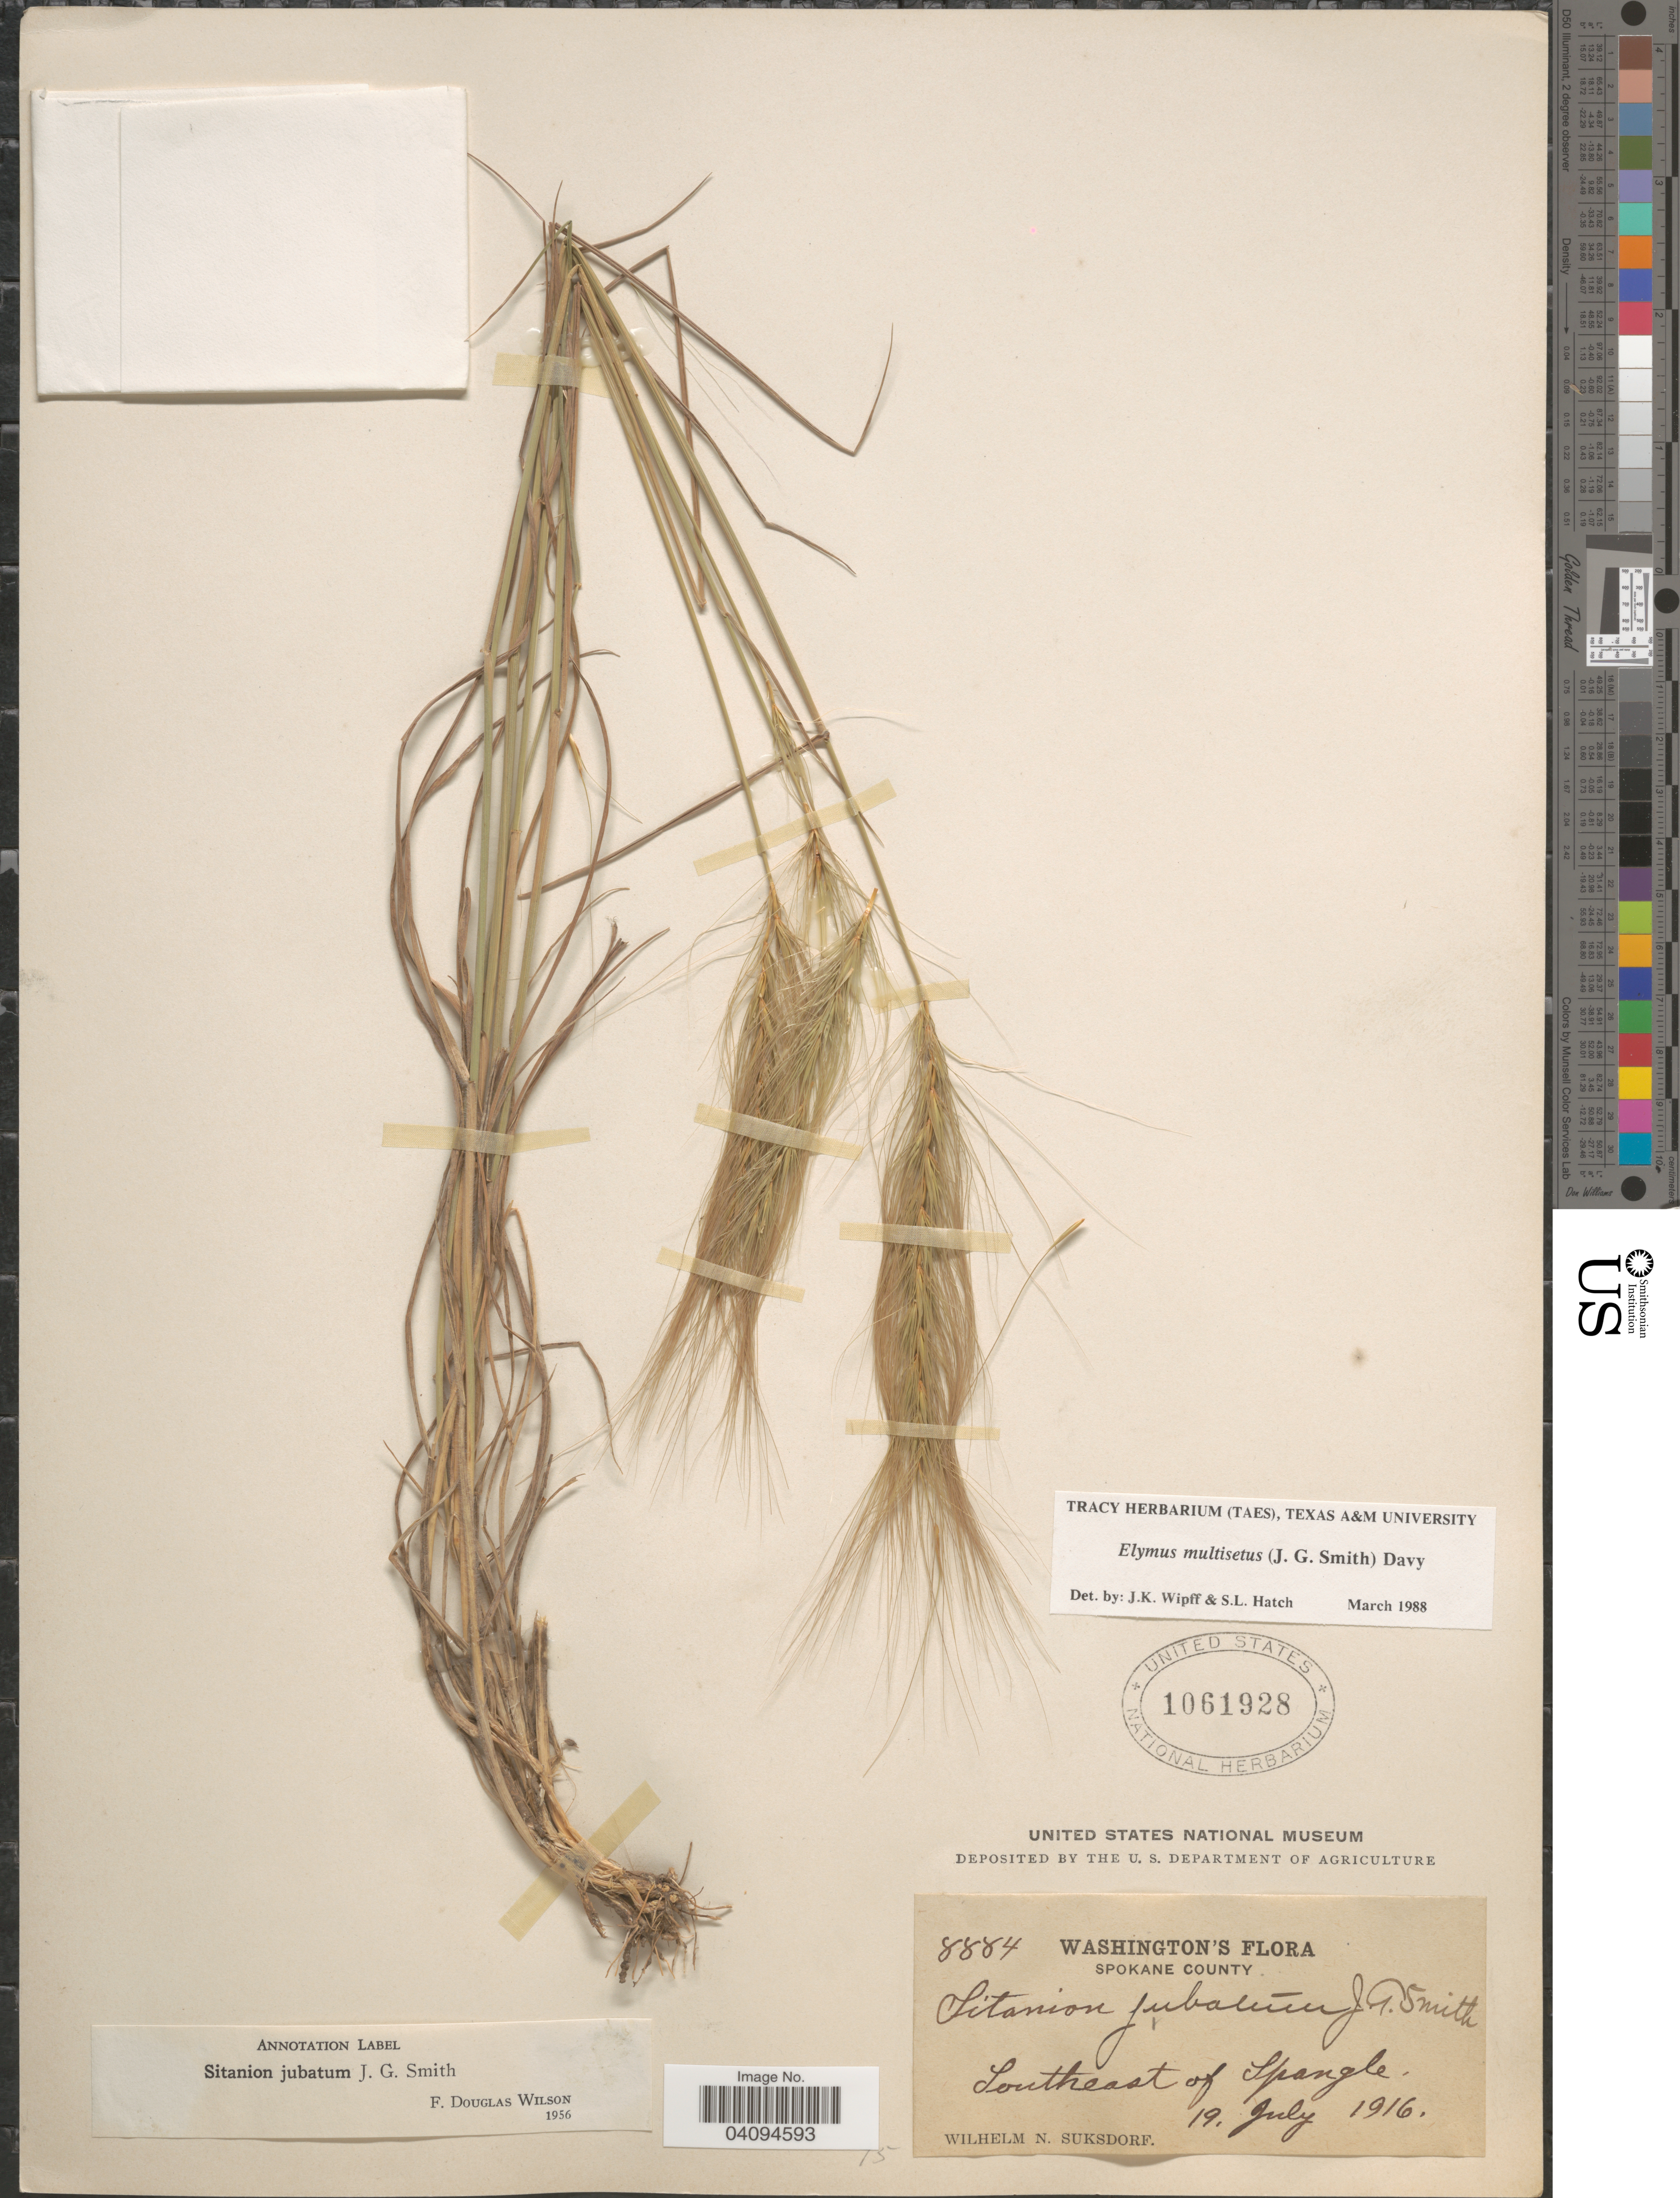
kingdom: Plantae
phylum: Tracheophyta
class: Liliopsida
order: Poales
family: Poaceae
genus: Elymus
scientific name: Elymus multisetus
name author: (J.G. Sm.) Burtt Davy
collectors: W. N. Suksdorf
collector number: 8884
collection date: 1916-07-19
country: United States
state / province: Washington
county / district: Spokane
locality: Spokane County. Southeast of Spangle.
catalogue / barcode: US 1061928